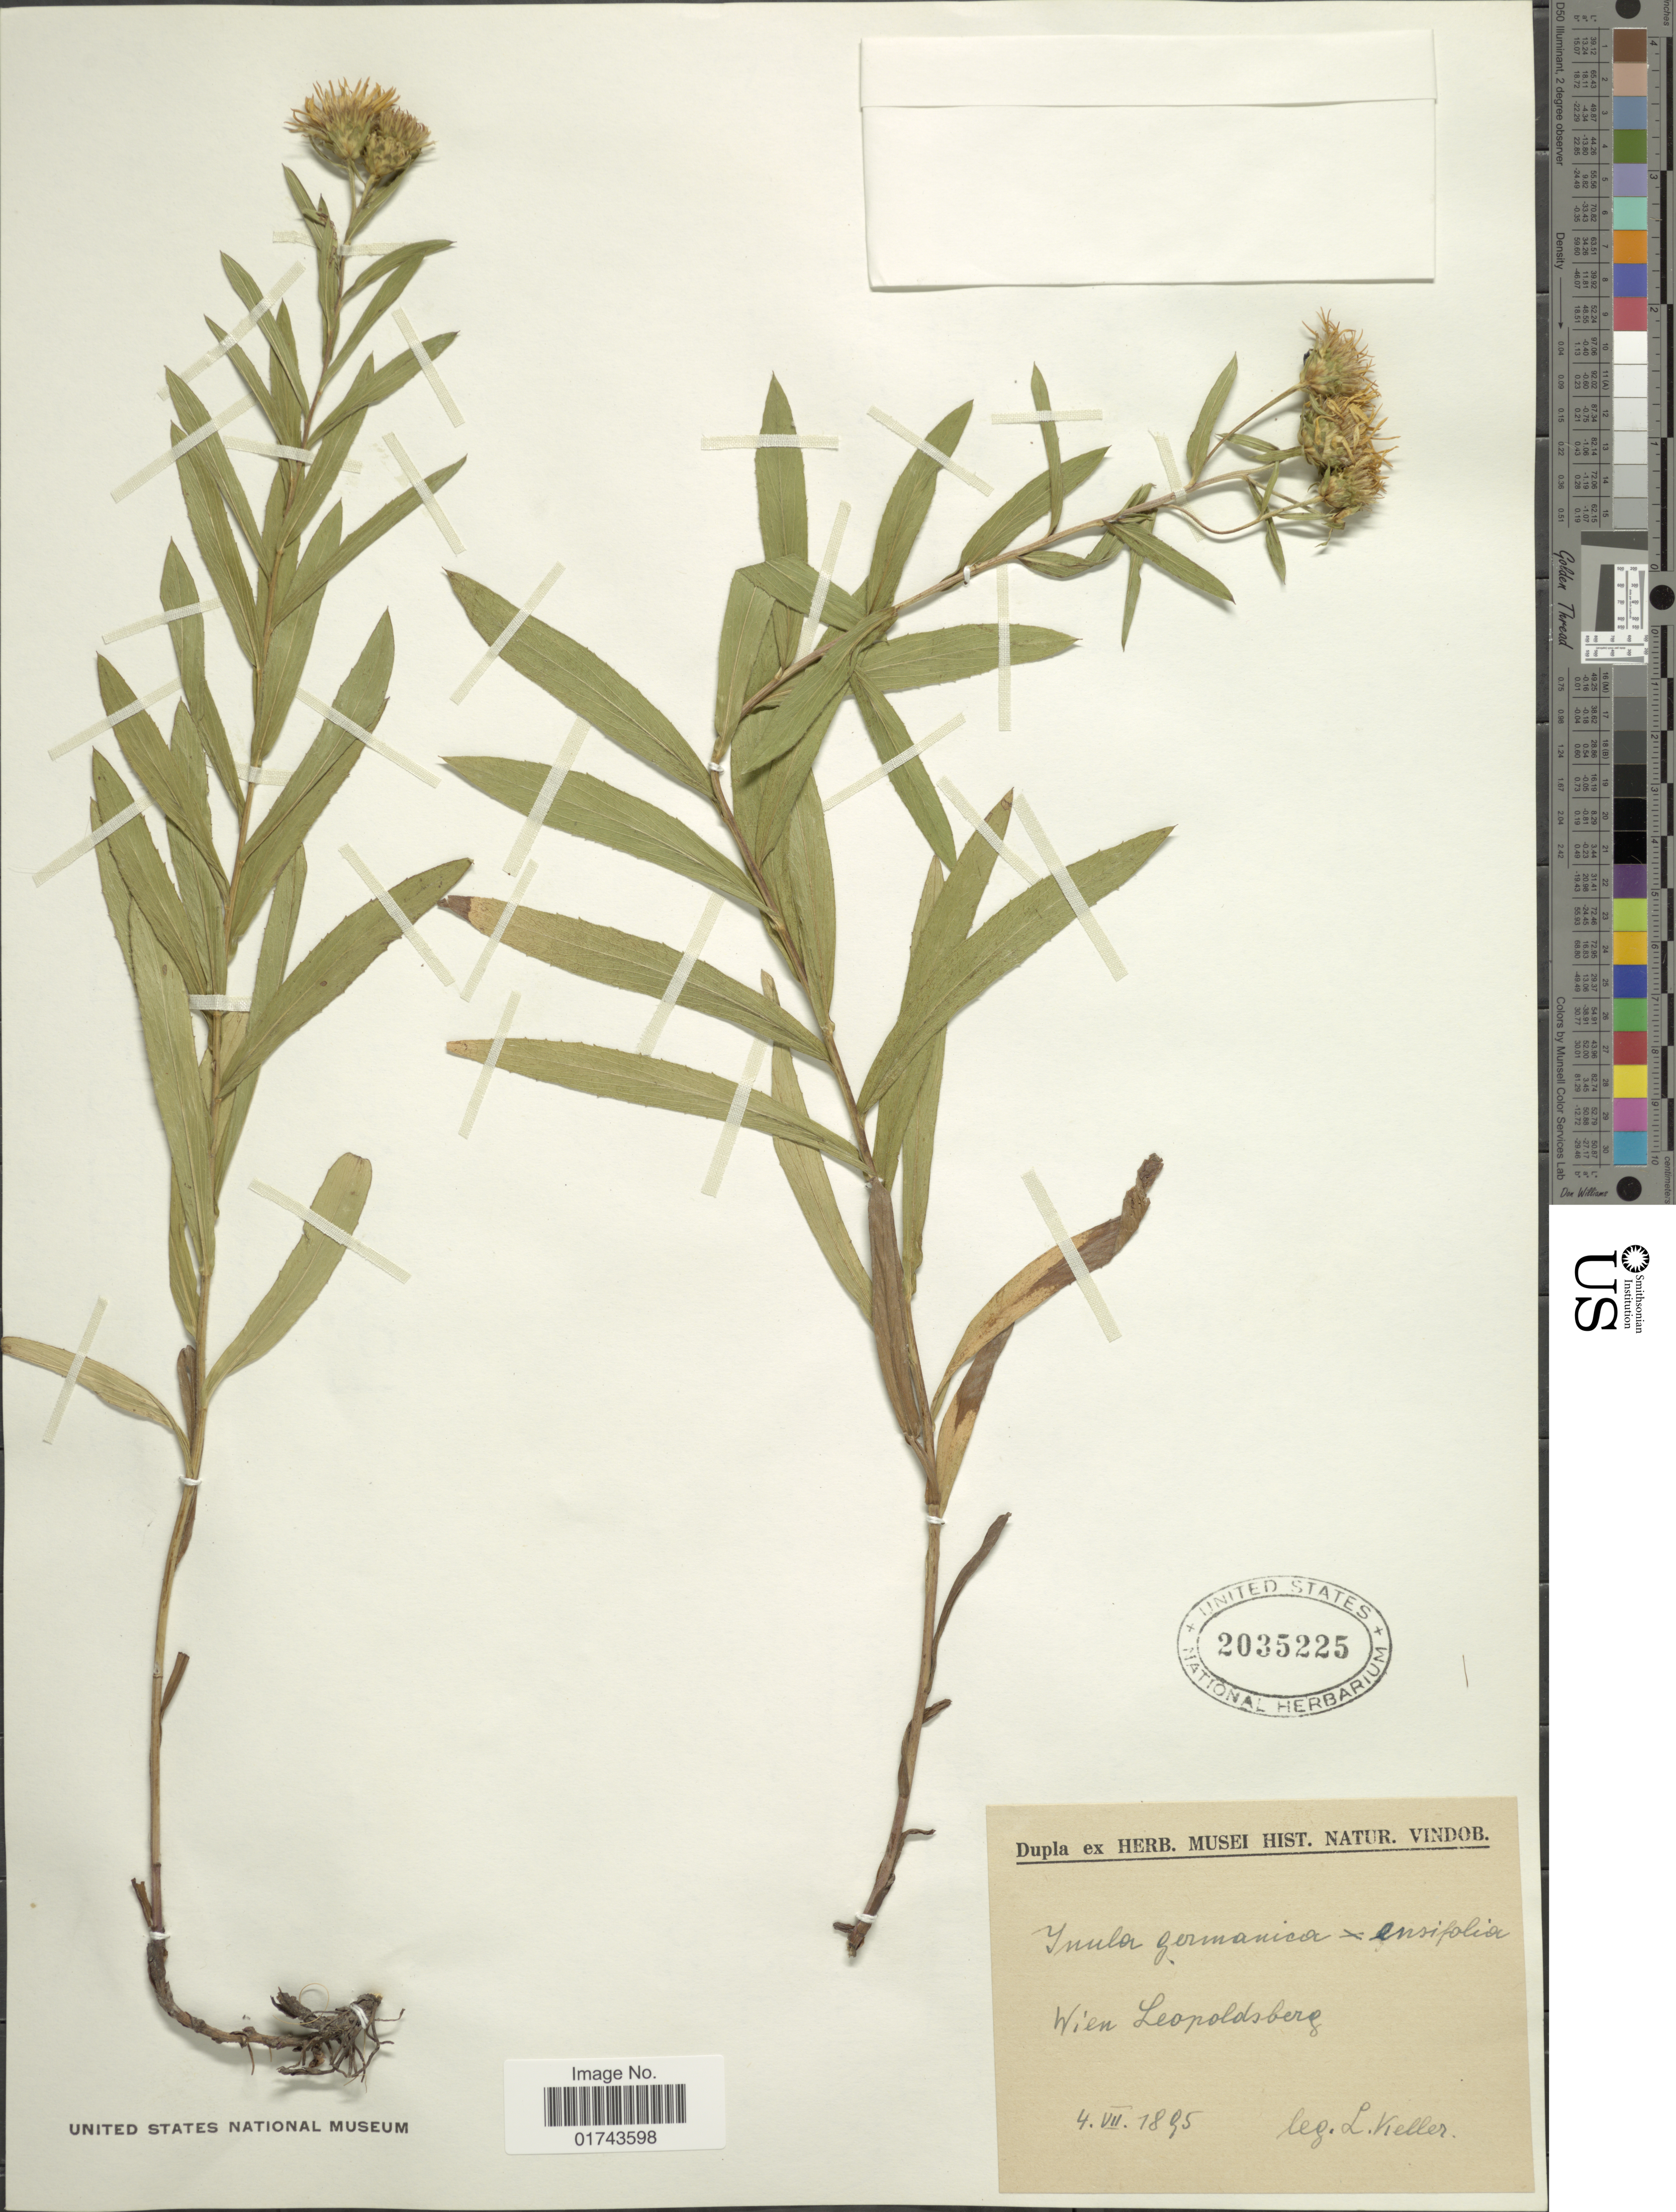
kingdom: Plantae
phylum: Tracheophyta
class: Magnoliopsida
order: Asterales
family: Asteraceae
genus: Inula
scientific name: Inula germanica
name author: L.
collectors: L. Vieller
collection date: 1895-07-04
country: Austria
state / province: Wien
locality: Leopoldsberg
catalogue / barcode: US 2035225